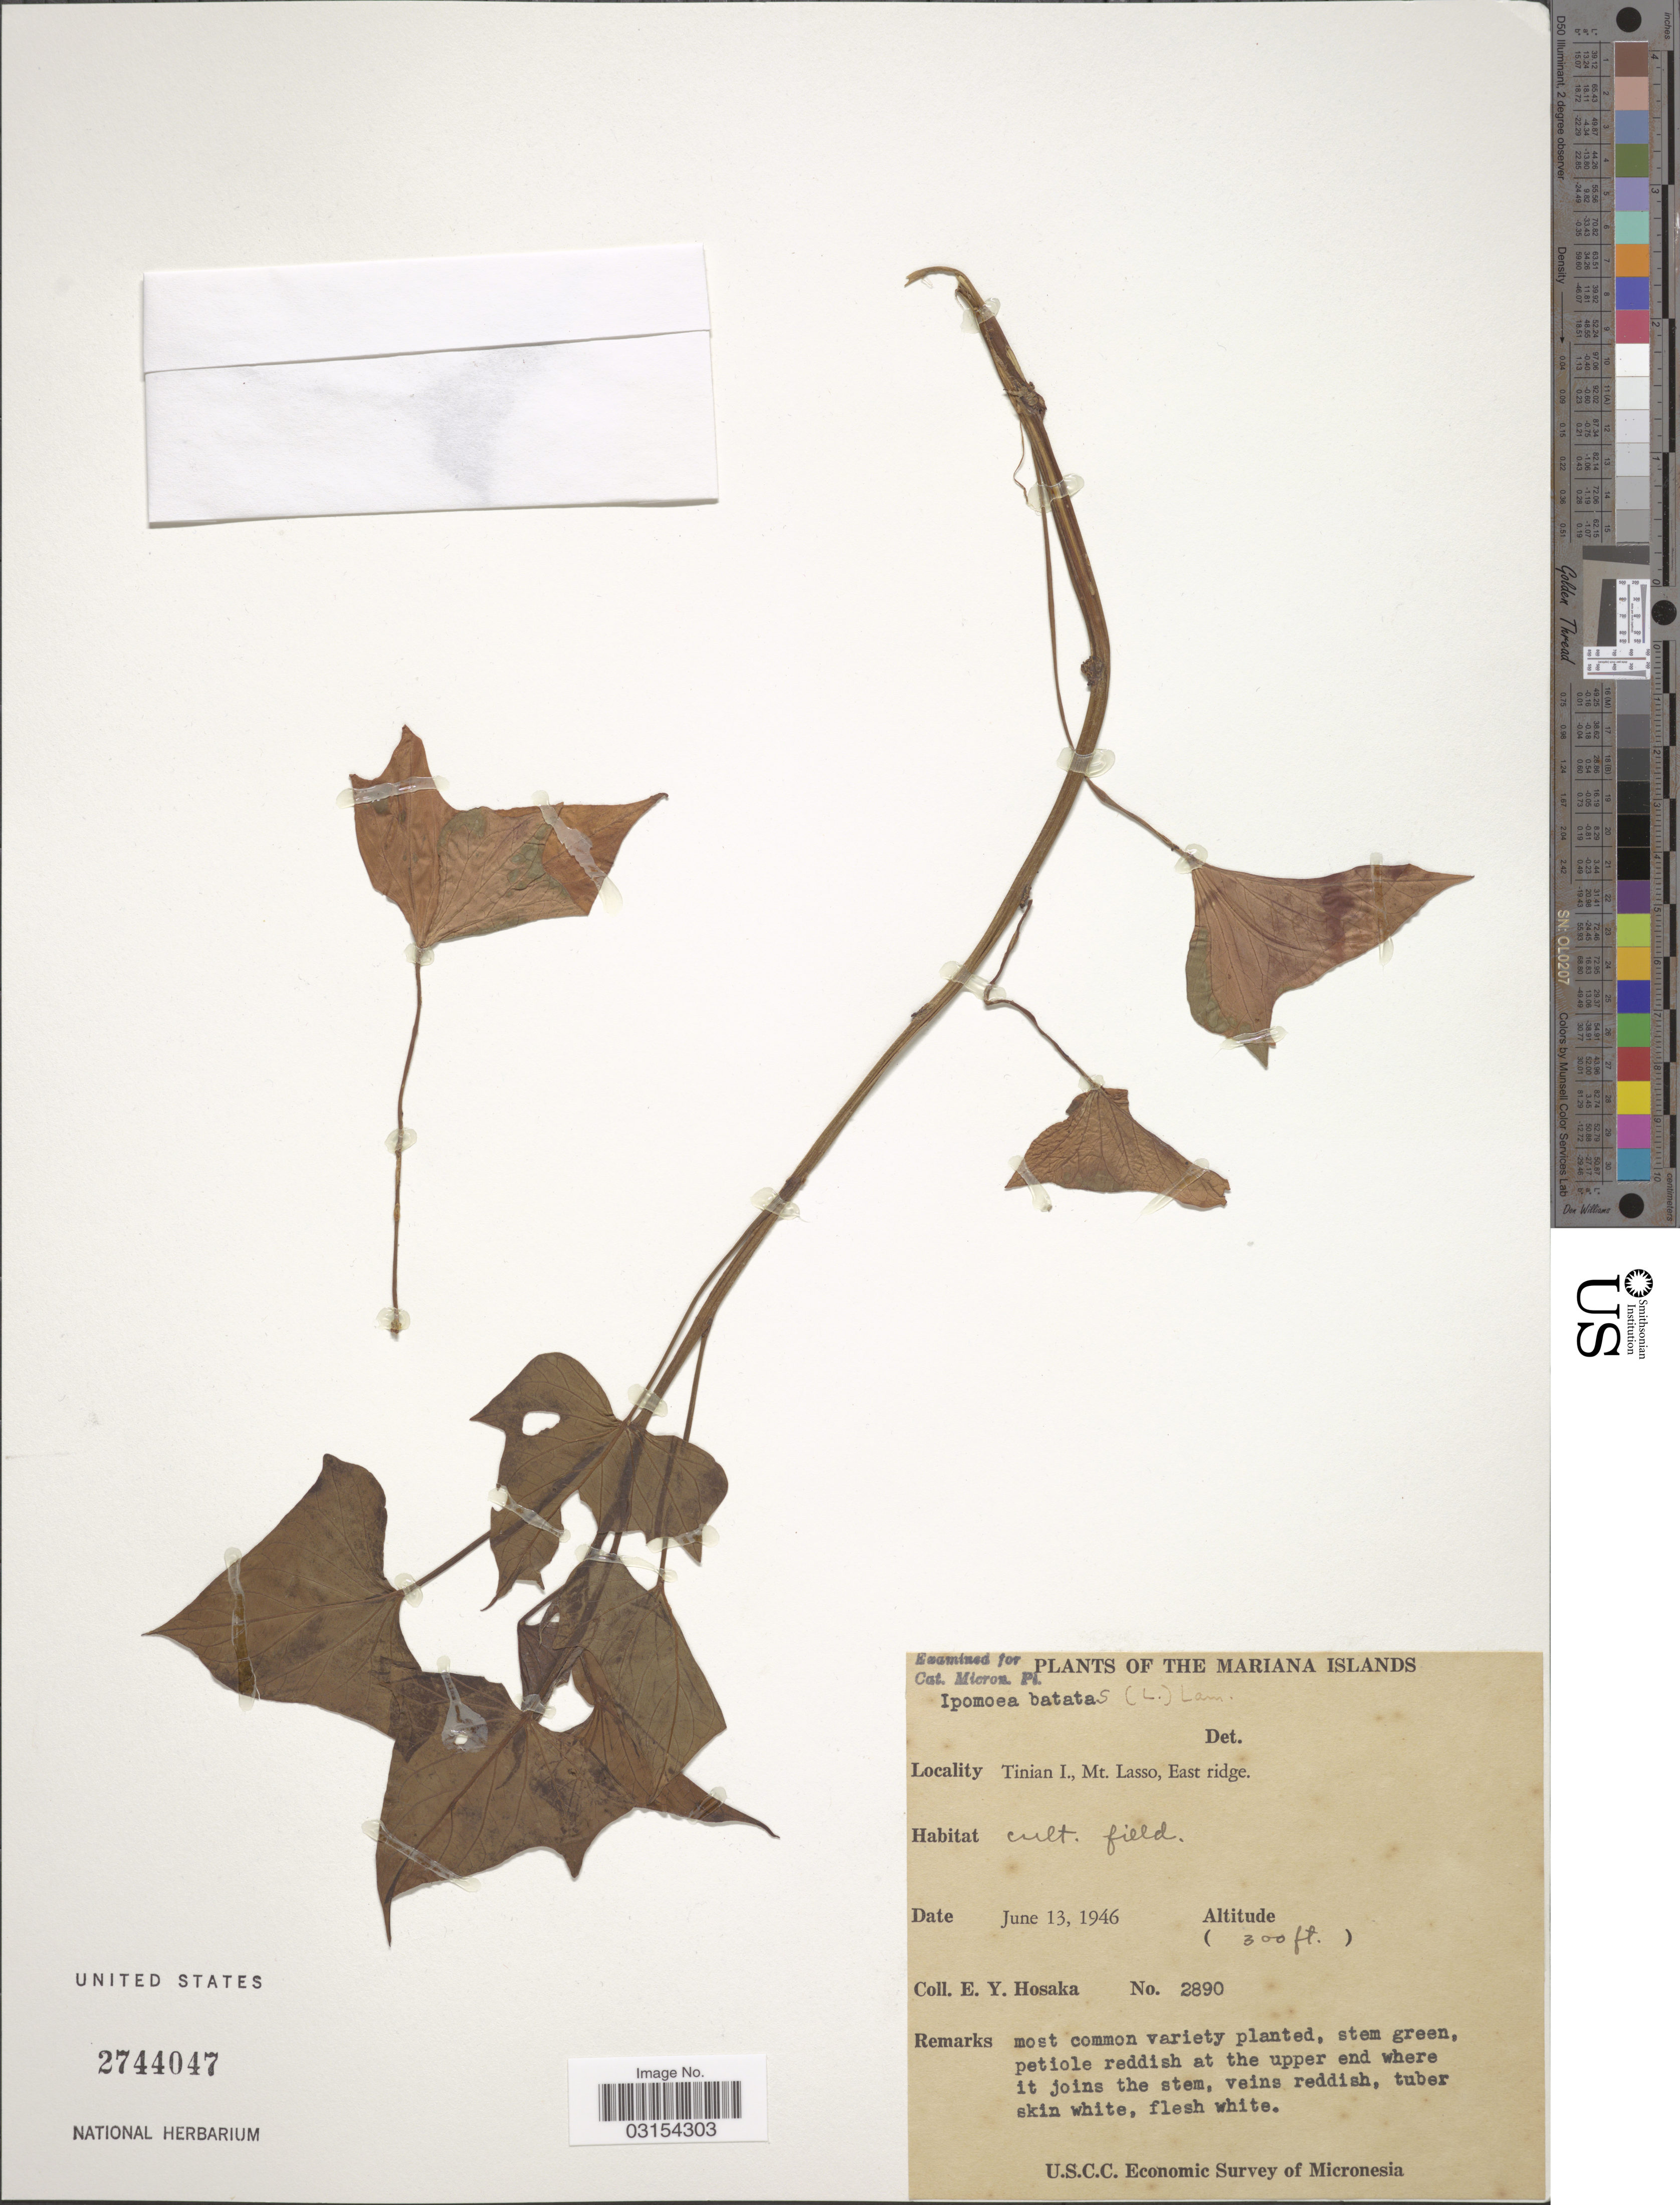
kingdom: Plantae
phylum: Tracheophyta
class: Magnoliopsida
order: Solanales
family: Convolvulaceae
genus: Ipomoea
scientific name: Ipomoea batatas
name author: (L.) Lam.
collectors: E. Y. Hosaka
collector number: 2890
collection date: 1946-06-13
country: Northern Mariana Islands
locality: The Mariana Islands. Tinian I., Mt. Lasso, East ridge.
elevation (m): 91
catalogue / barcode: US 2744047